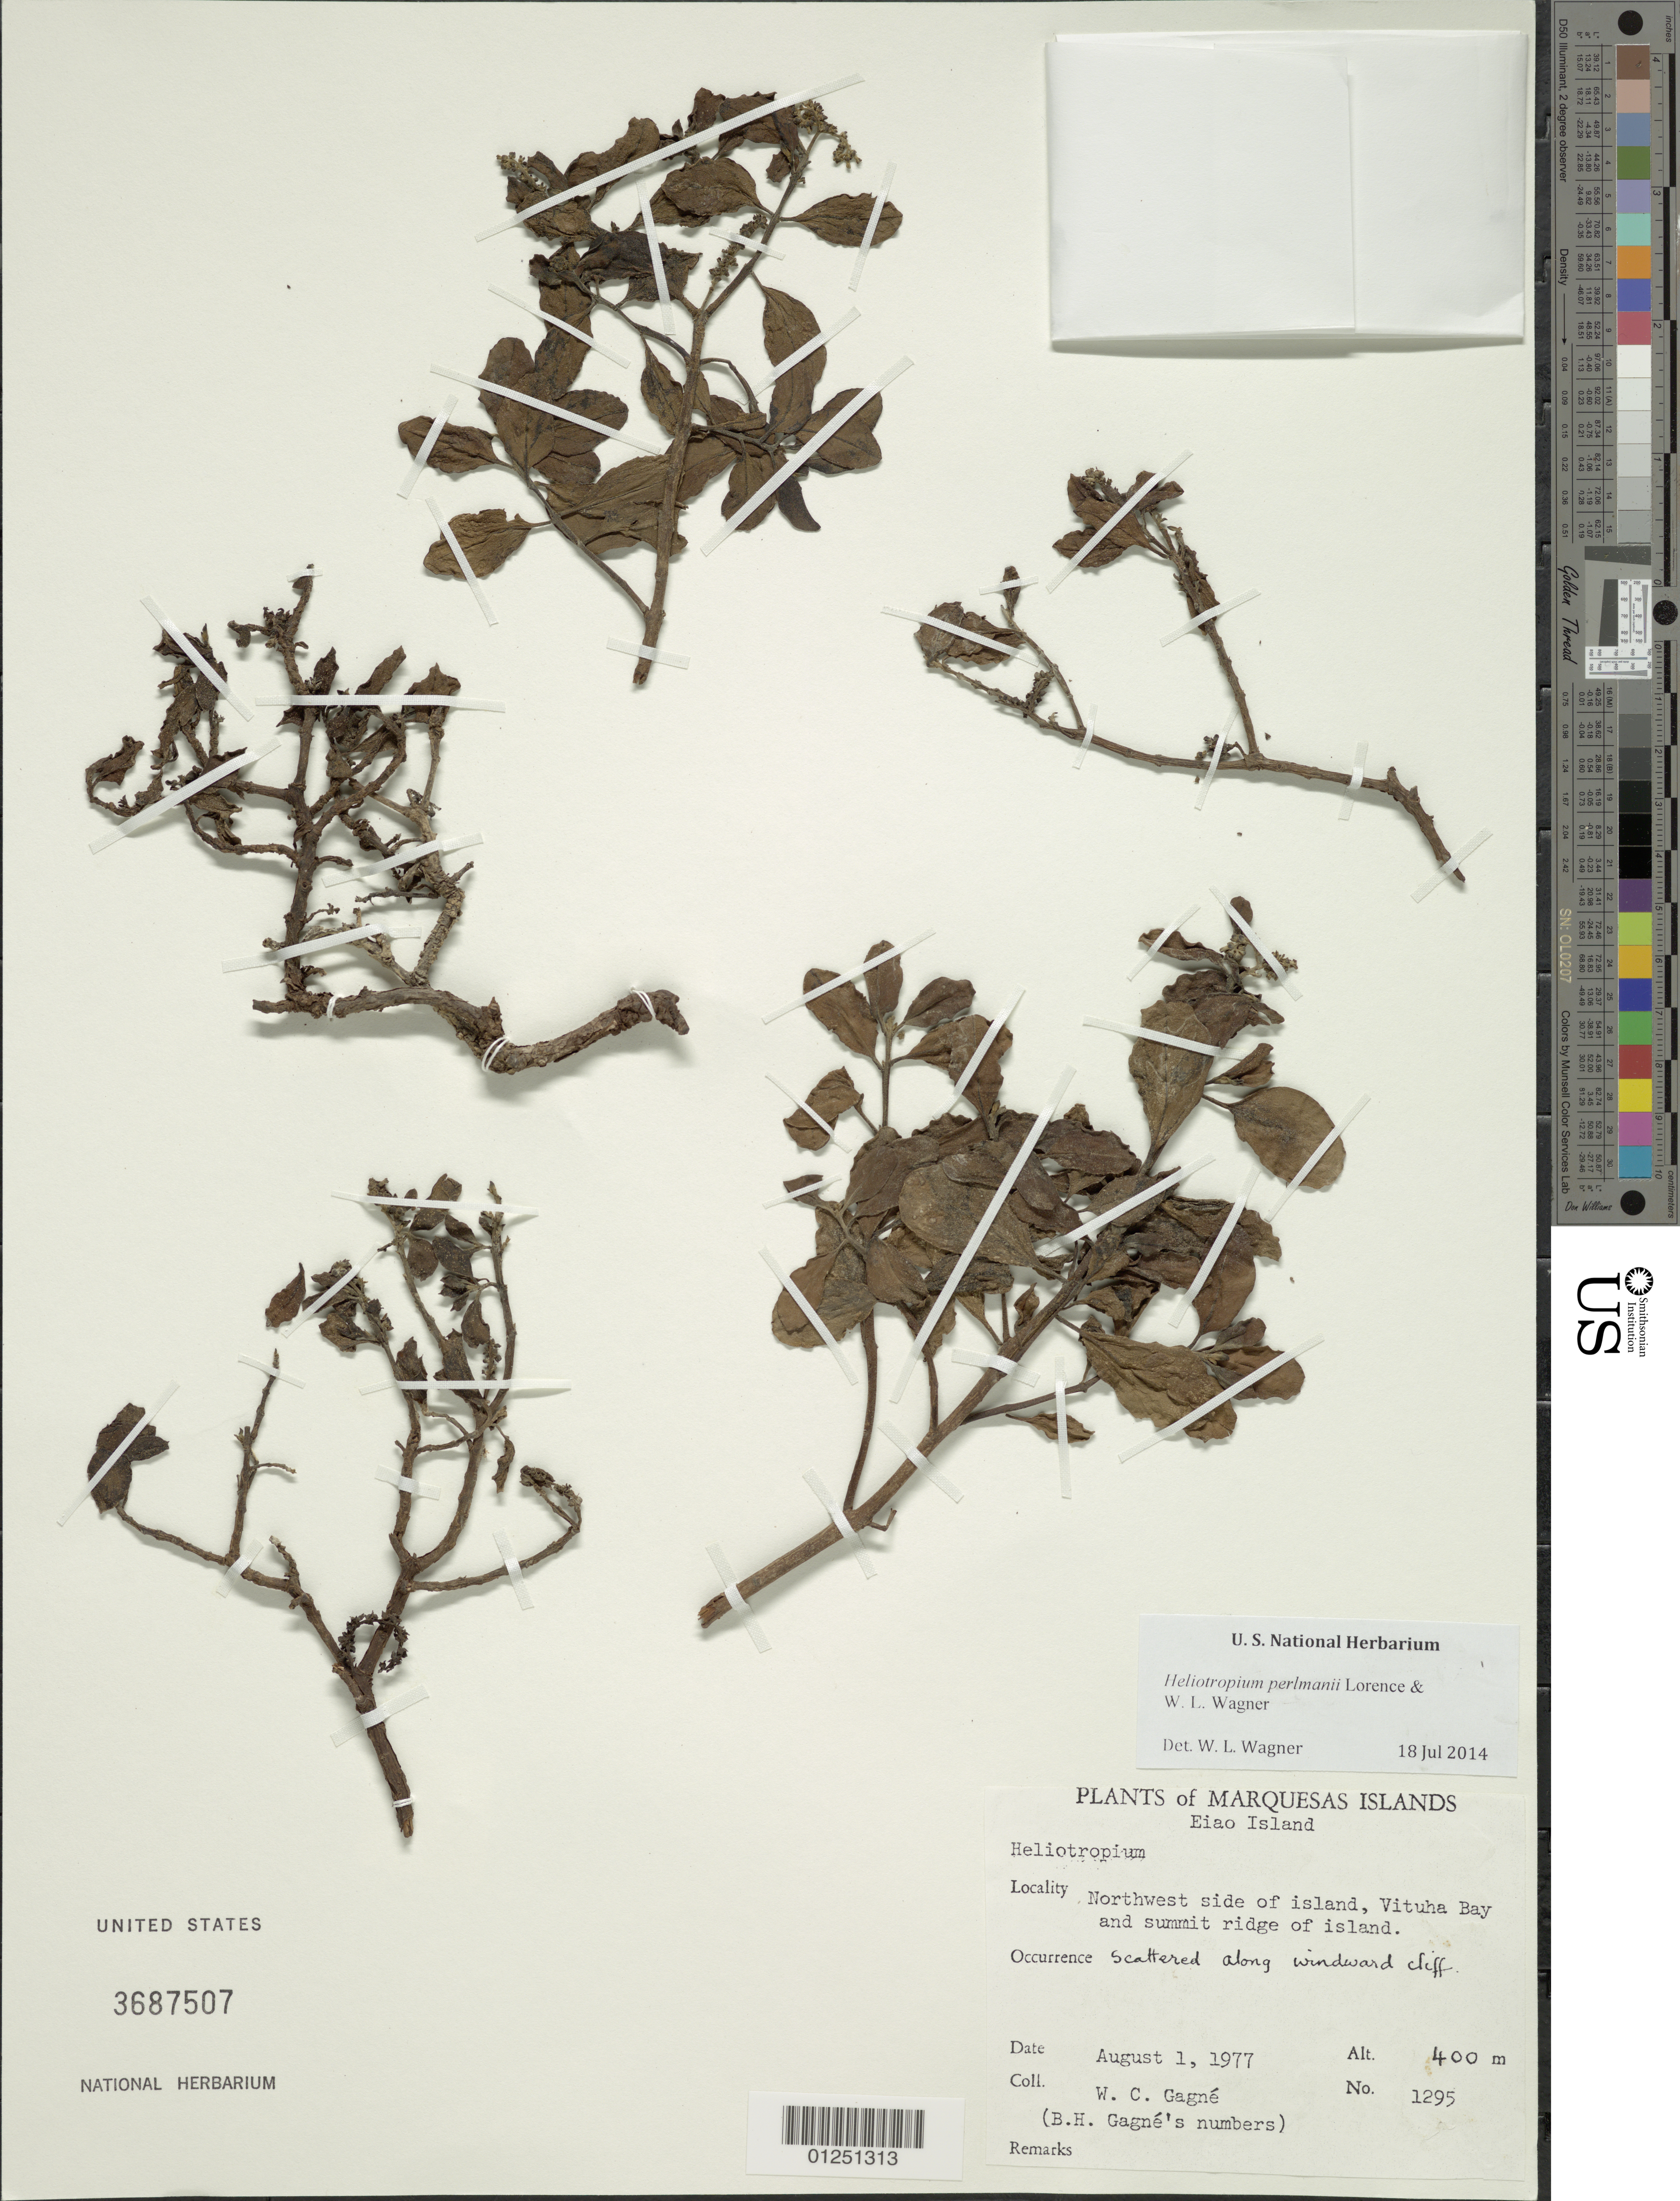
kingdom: Plantae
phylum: Tracheophyta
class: Magnoliopsida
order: Boraginales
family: Heliotropiaceae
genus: Heliotropium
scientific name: Heliotropium perlmanii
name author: Lorence & W.L. Wagner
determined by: Wagner, W. L., (BOT), Smithsonian Institution - National Museum of Natural History (UNITED STATES)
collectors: B. H. Gagné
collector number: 1295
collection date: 1977-08-01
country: French Polynesia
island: Eiao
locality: NW side of island, Vaituha Bay and summit ridge of island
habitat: Along windward cliff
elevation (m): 400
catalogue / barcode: US 3687507